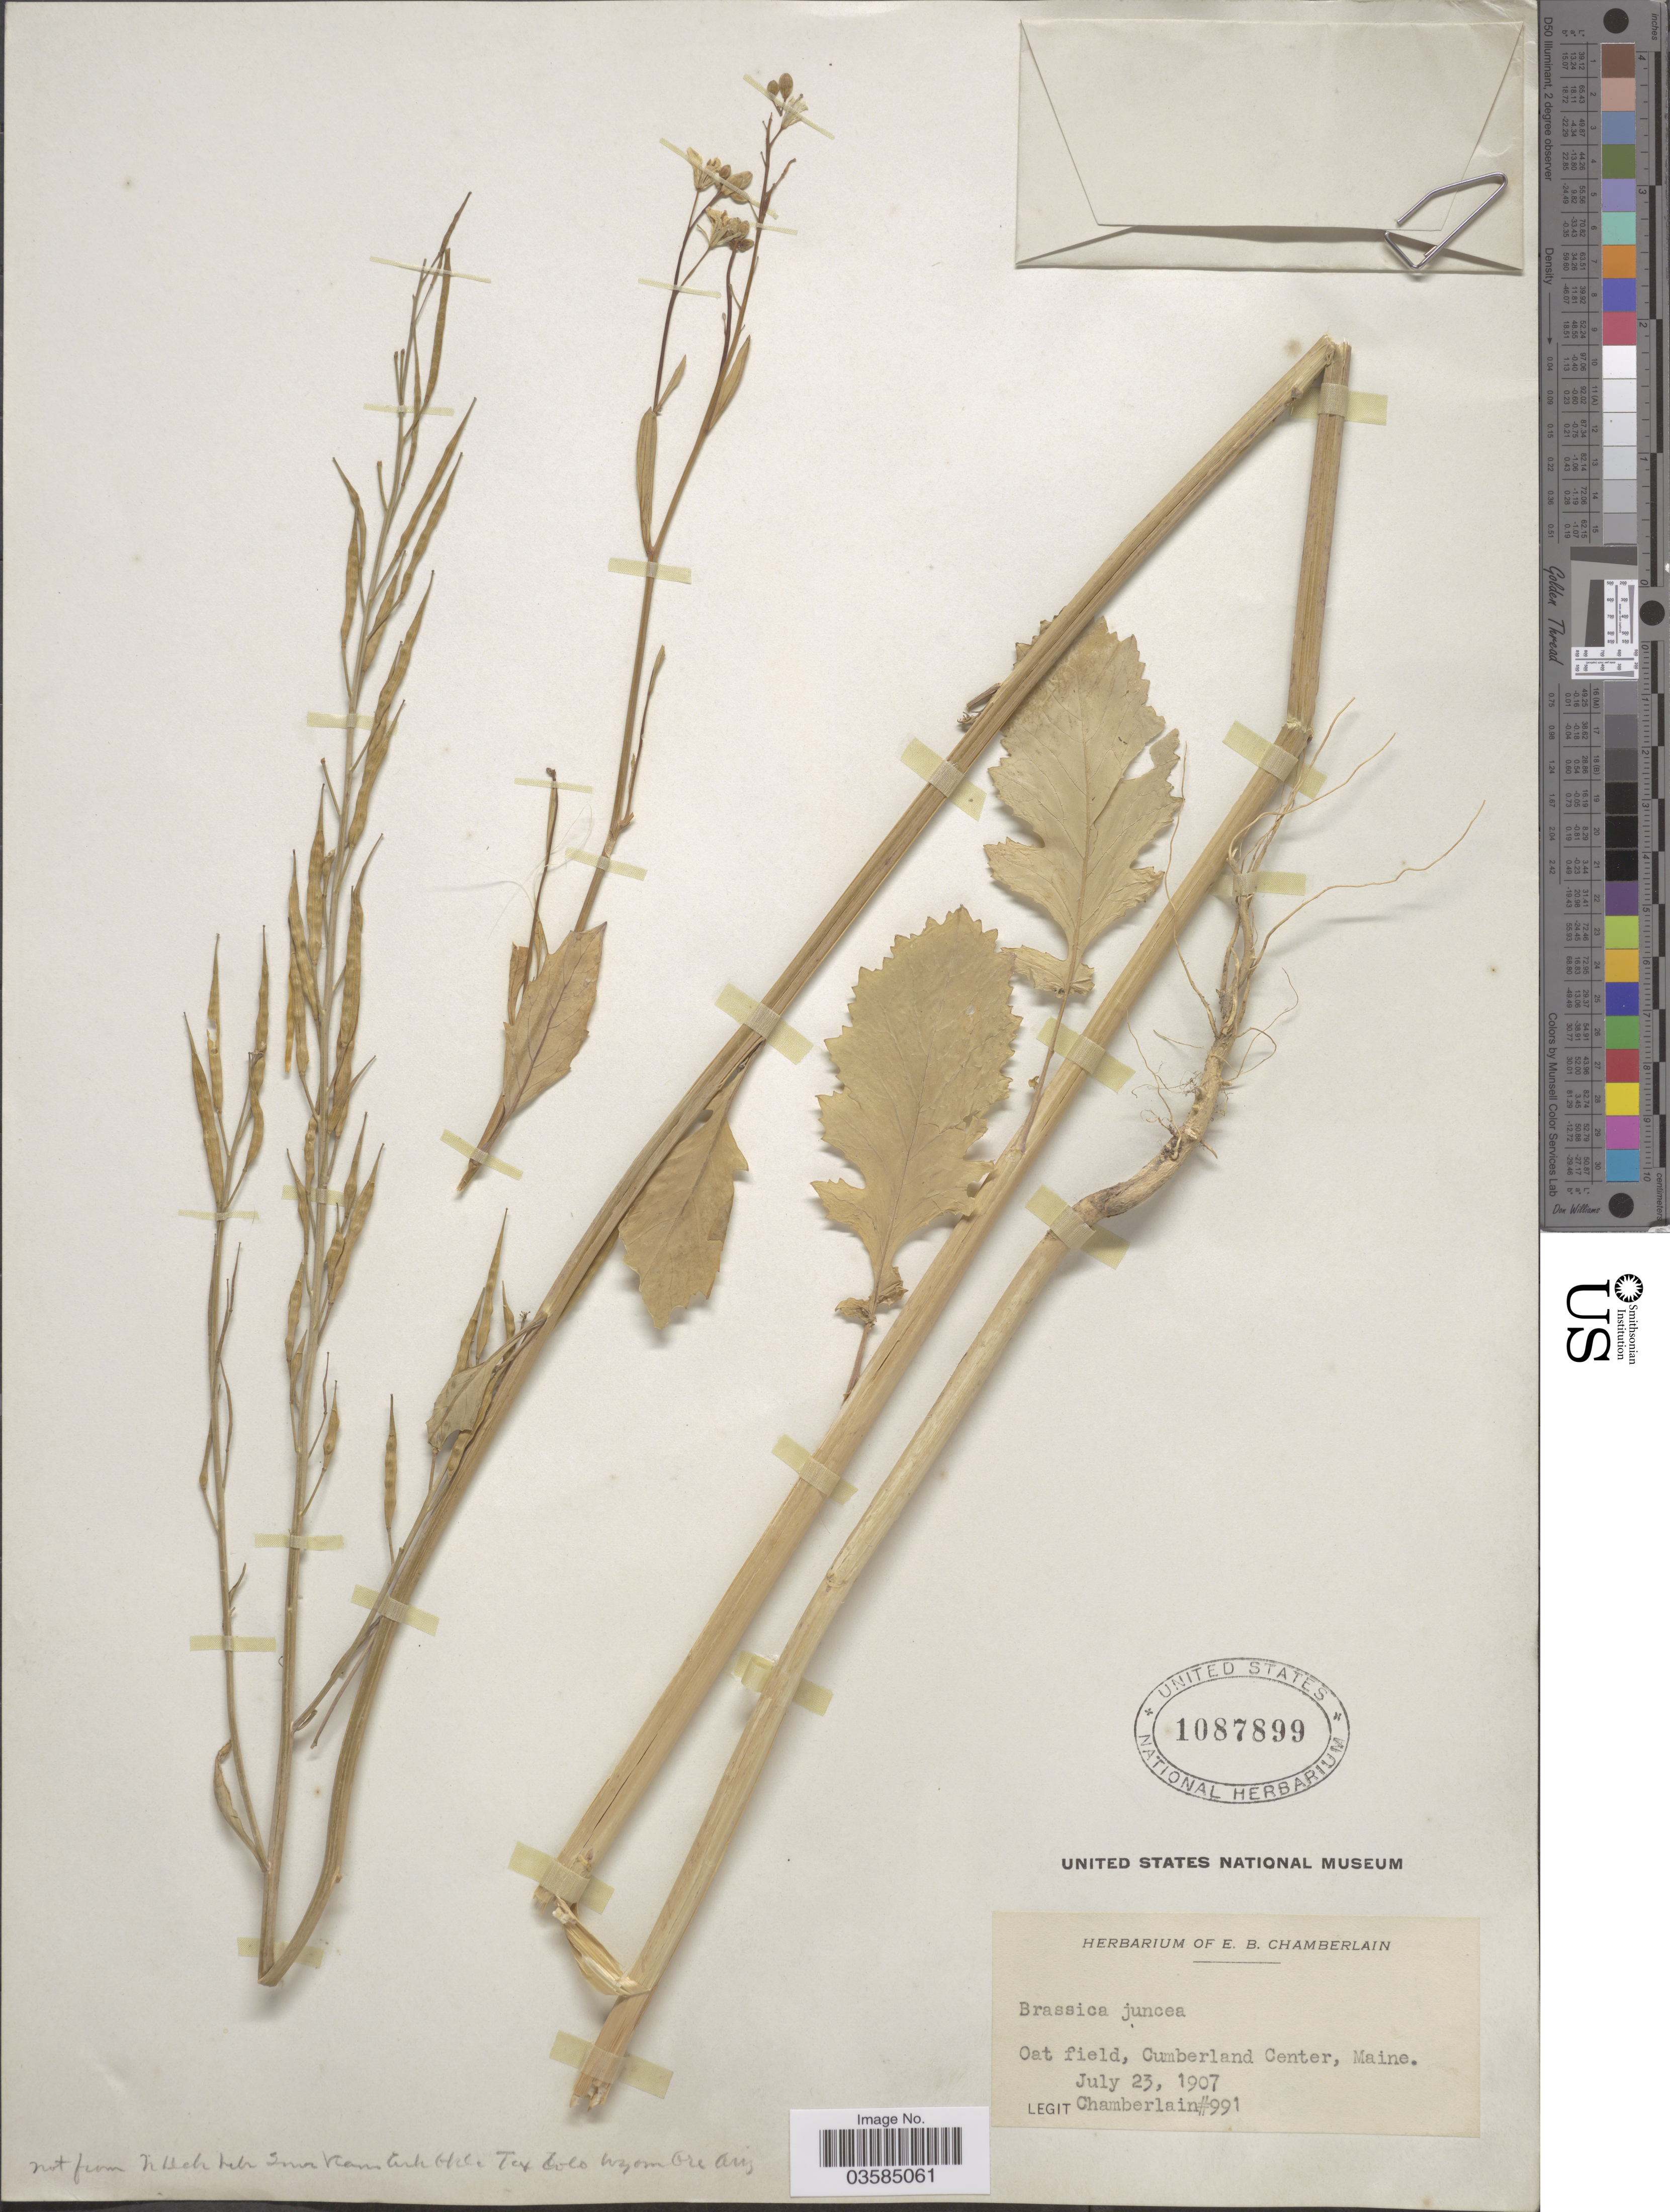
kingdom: Plantae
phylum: Tracheophyta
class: Magnoliopsida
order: Brassicales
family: Brassicaceae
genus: Brassica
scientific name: Brassica juncea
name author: (L.) Czern.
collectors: E. Chamberlain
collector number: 991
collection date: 1907-07-23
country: United States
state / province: Maine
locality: Oat field, Cumberland Center.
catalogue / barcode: US 1087899